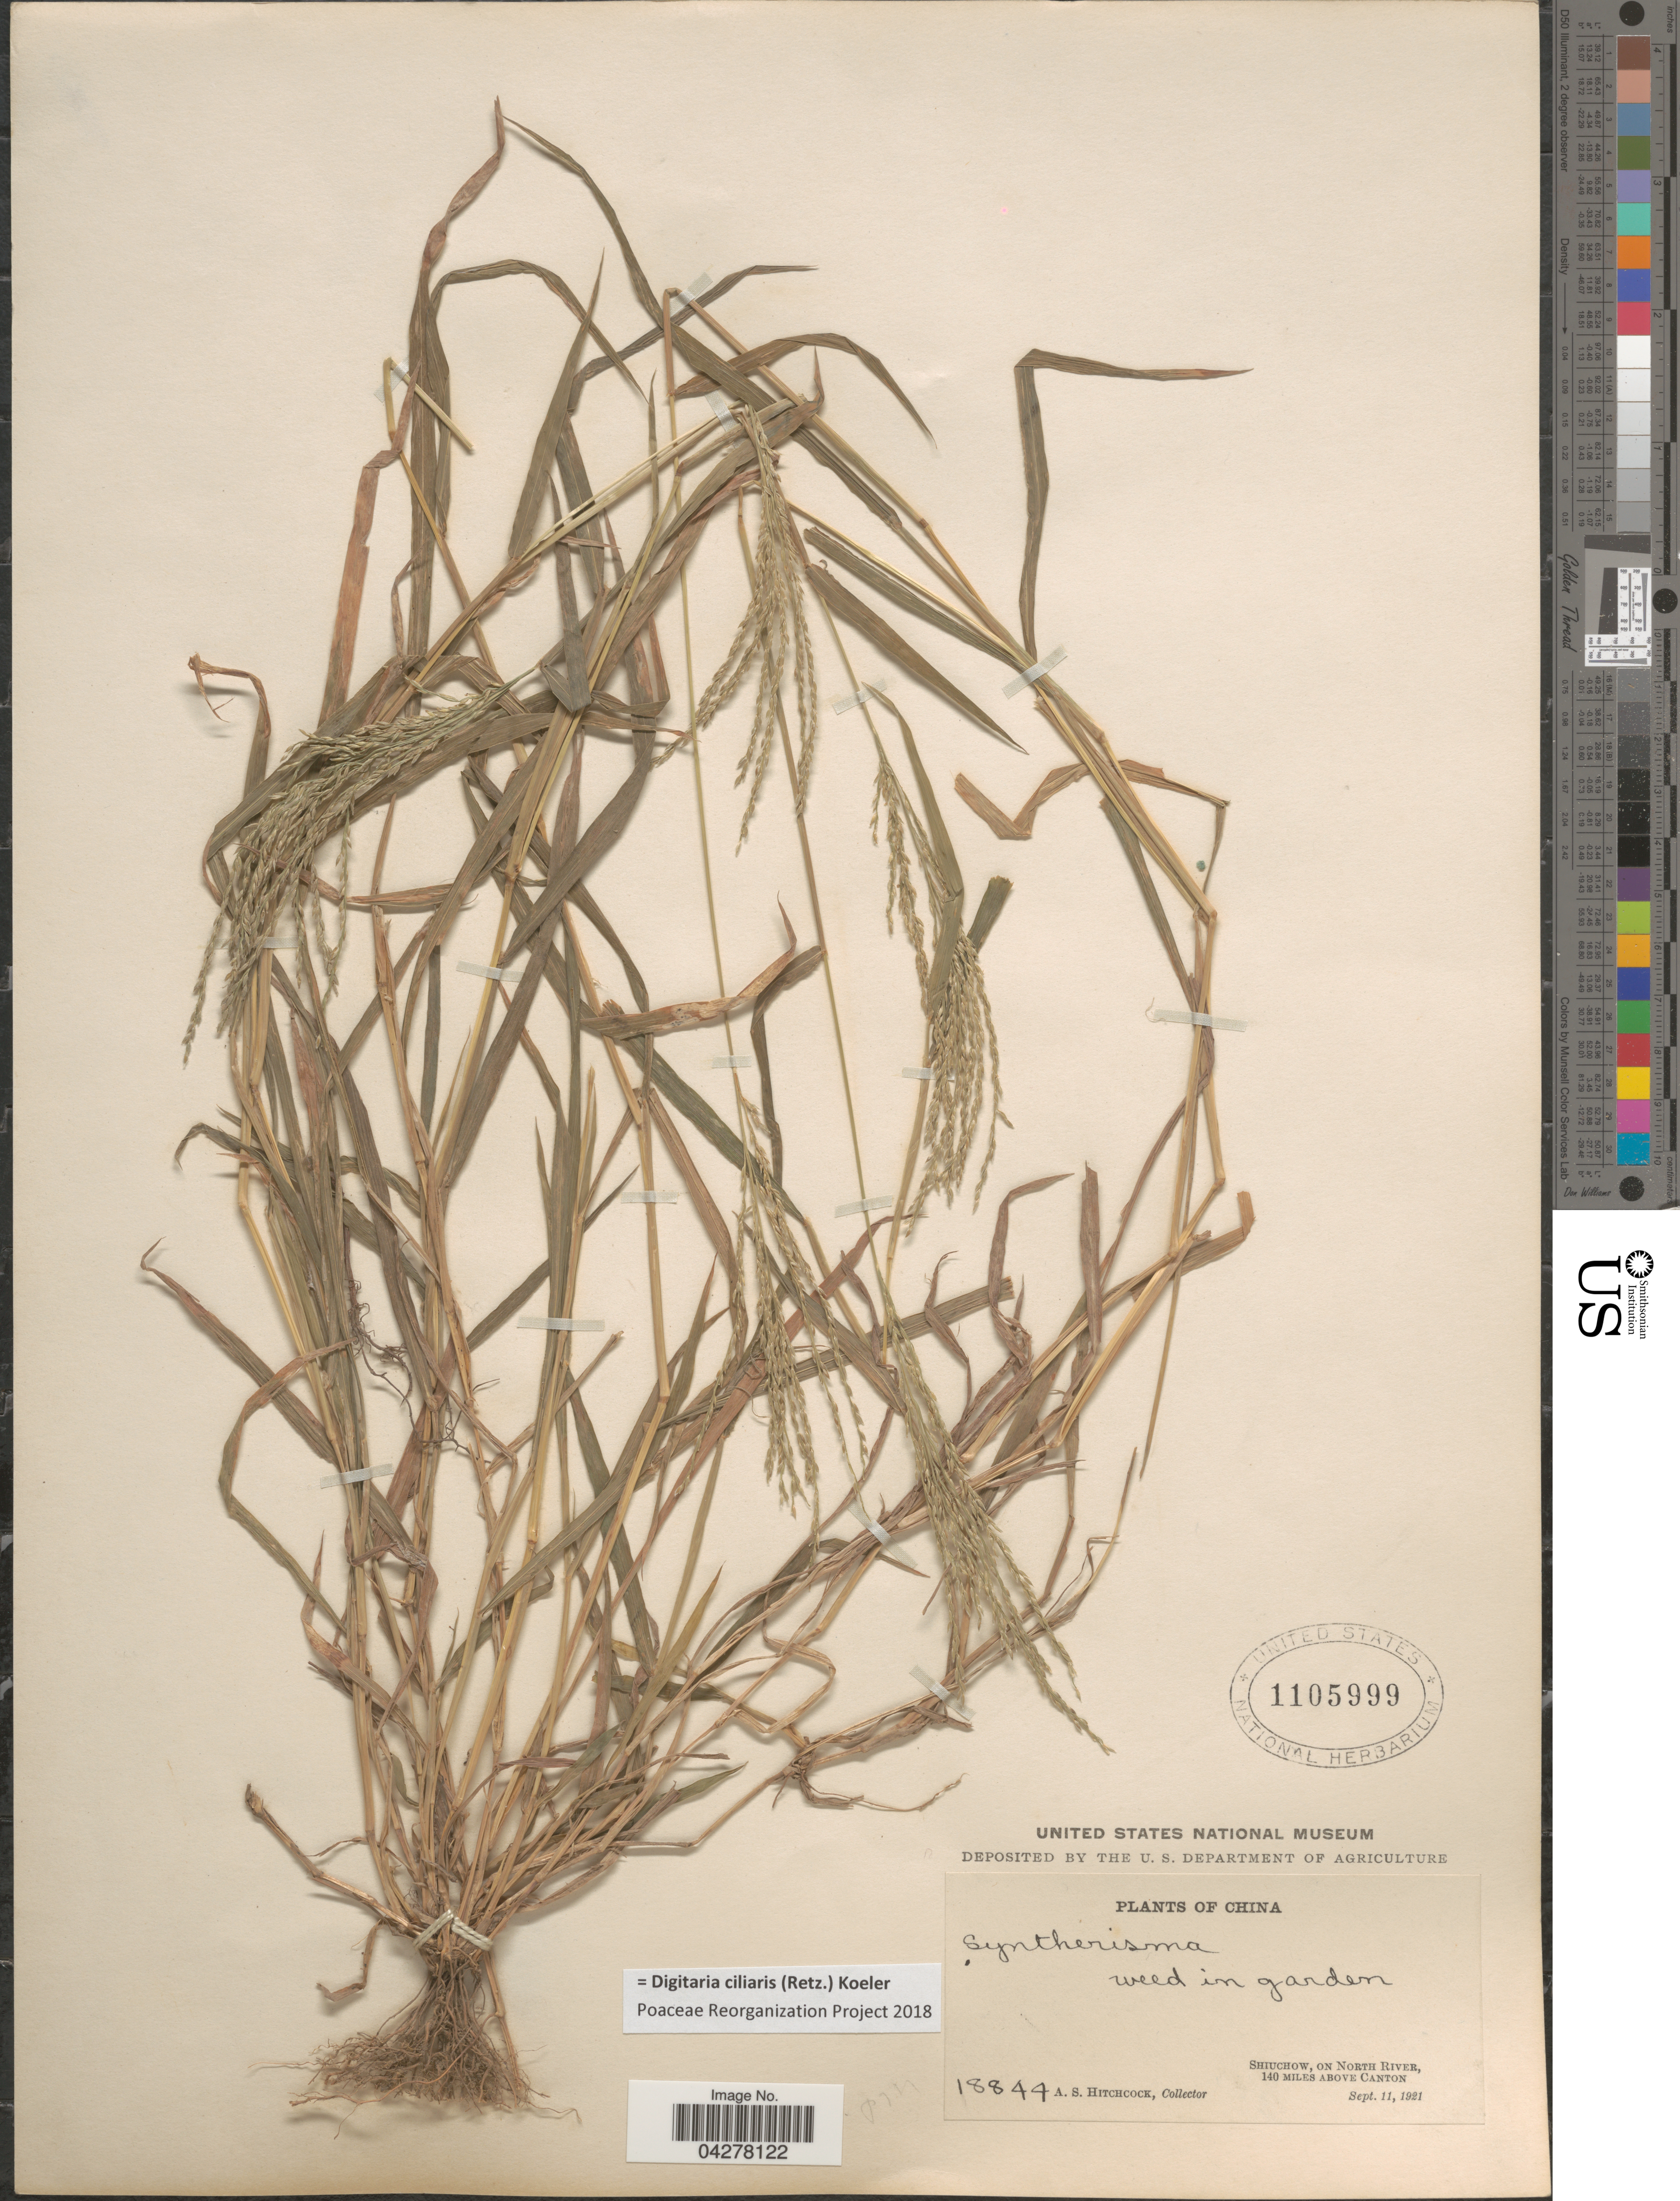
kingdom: Plantae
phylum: Tracheophyta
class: Liliopsida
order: Poales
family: Poaceae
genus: Digitaria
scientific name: Digitaria ciliaris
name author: (Retz.) Koeler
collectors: A. S. Hitchcock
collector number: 18844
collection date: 1921-09-11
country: China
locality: Weed in garden. Shiuchow, on North River, 140 miles above Canton.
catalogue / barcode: US 1105999